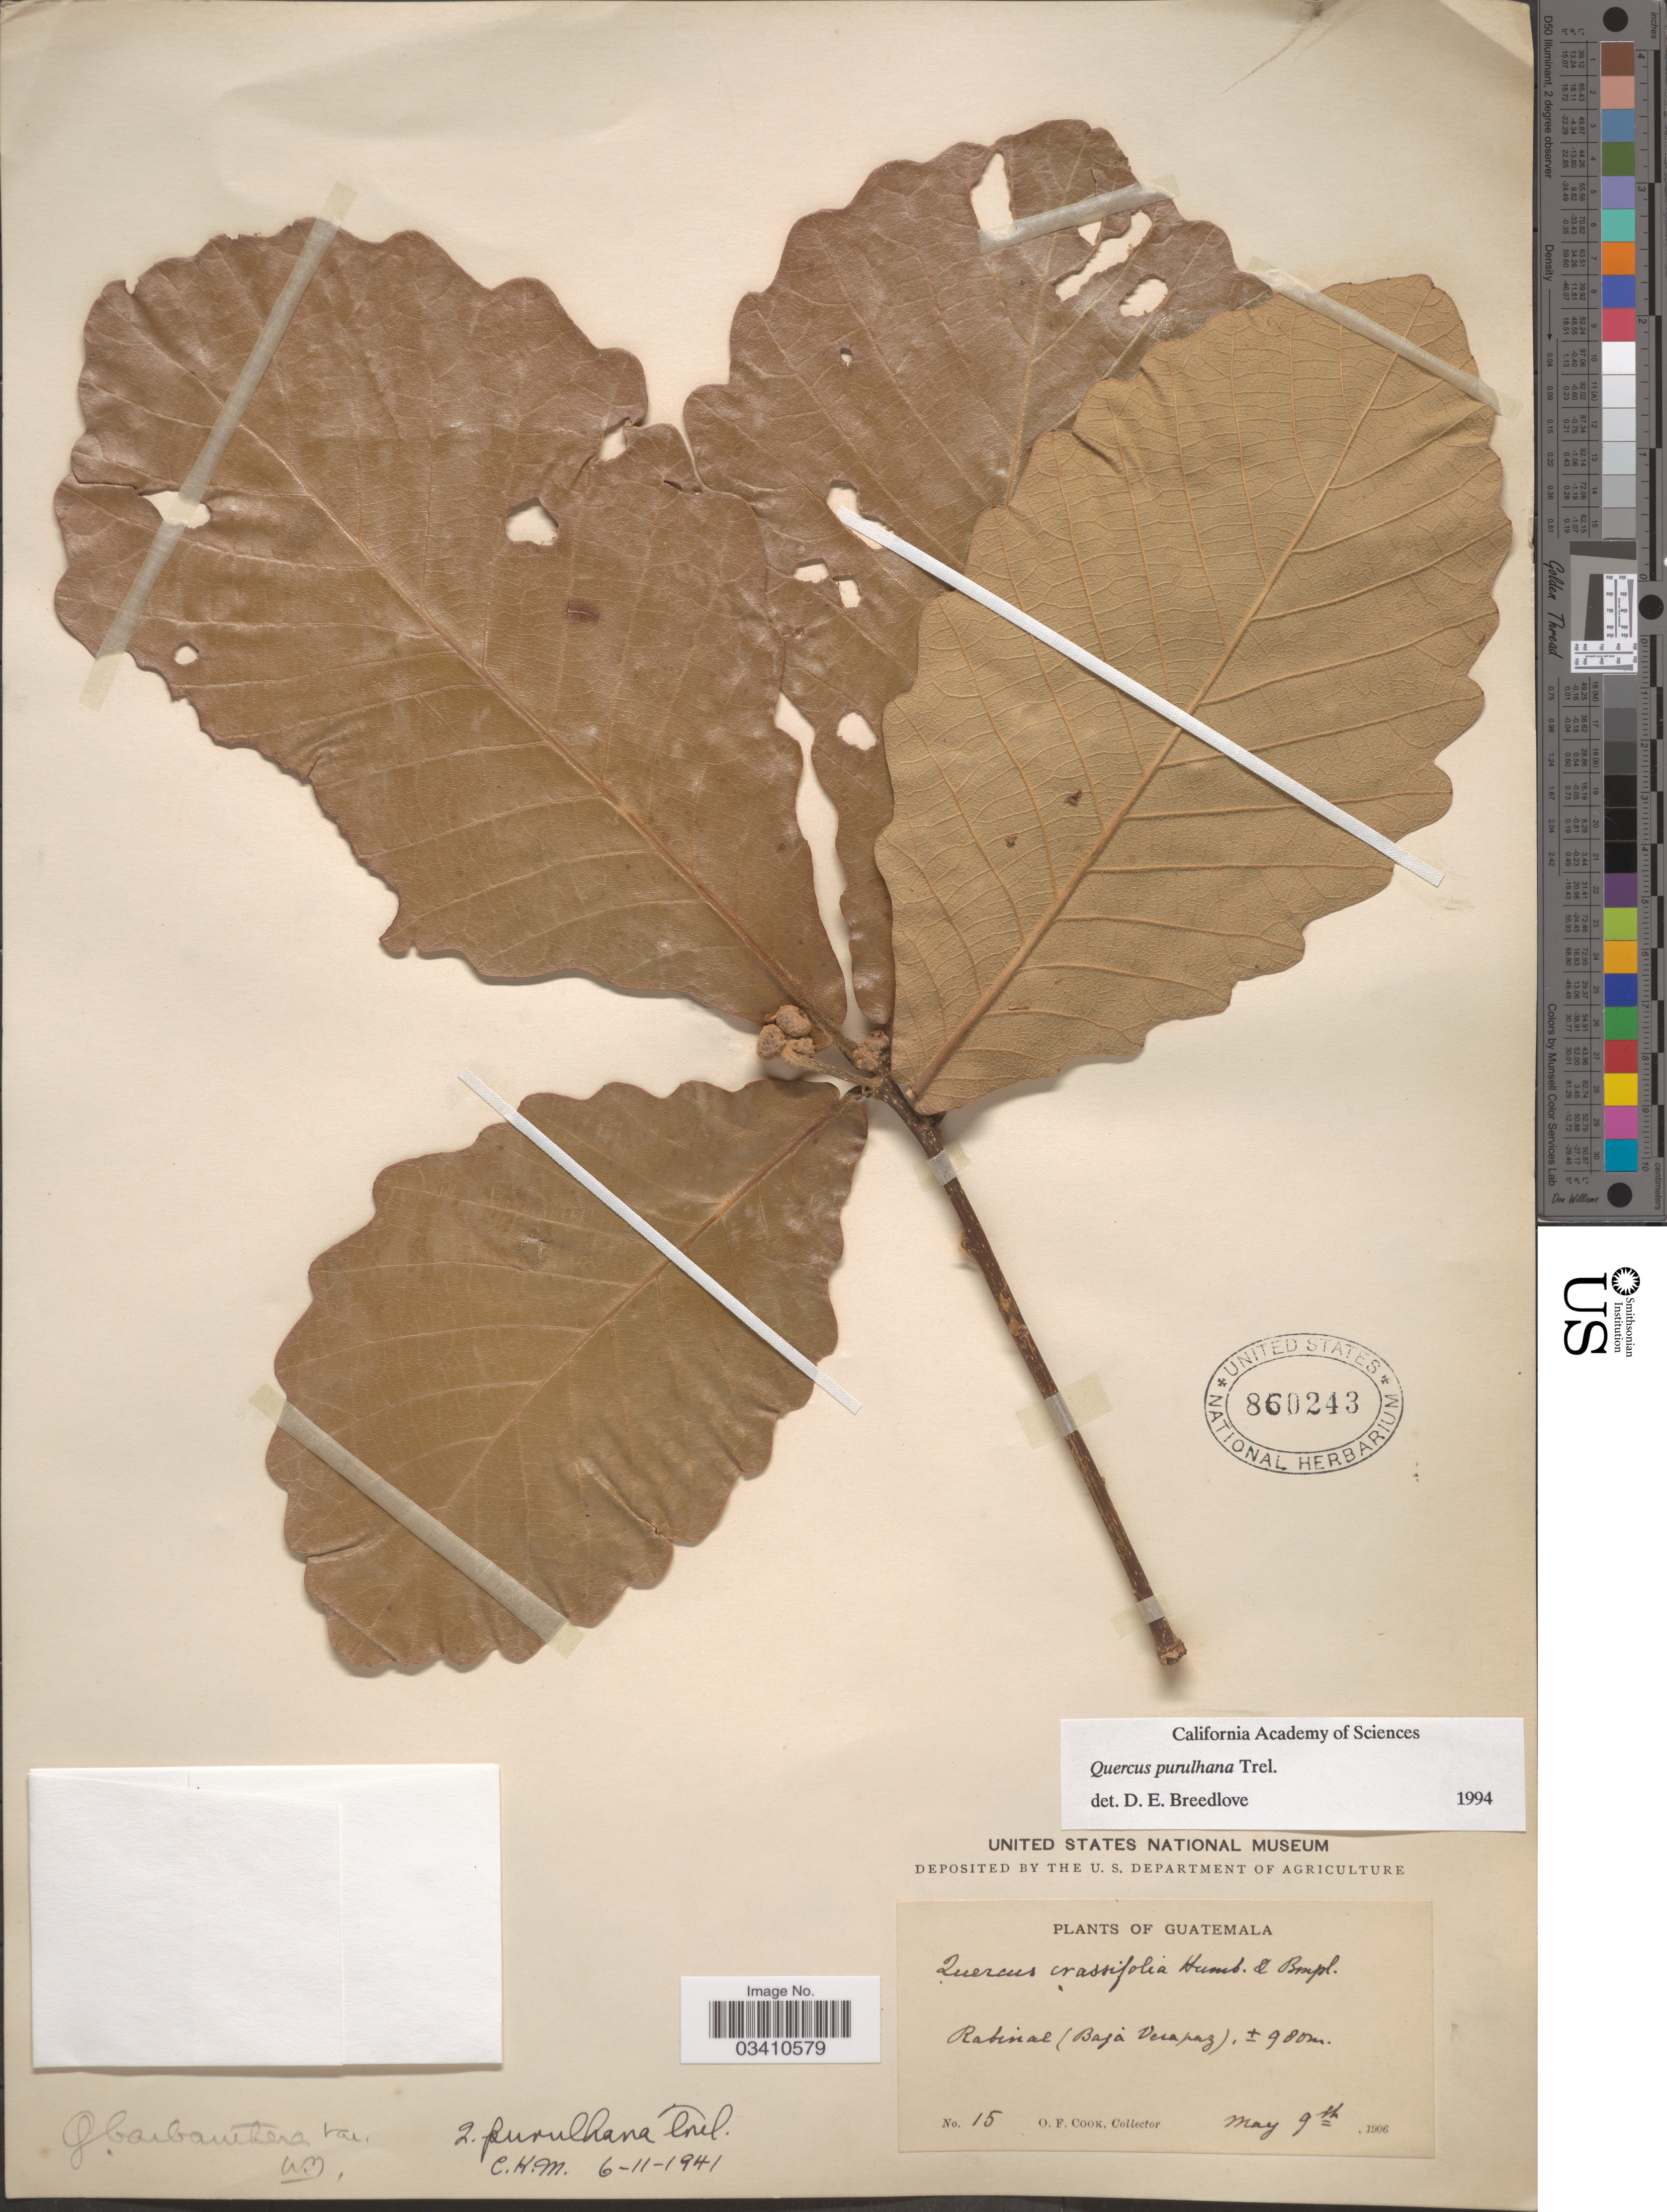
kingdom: Plantae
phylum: Tracheophyta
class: Magnoliopsida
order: Fagales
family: Fagaceae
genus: Quercus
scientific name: Quercus purulhana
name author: Trel.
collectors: O. F. Cook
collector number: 15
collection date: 1906-05-09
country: Guatemala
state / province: Baja Verapaz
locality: Rabinal.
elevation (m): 980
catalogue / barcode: US 860243